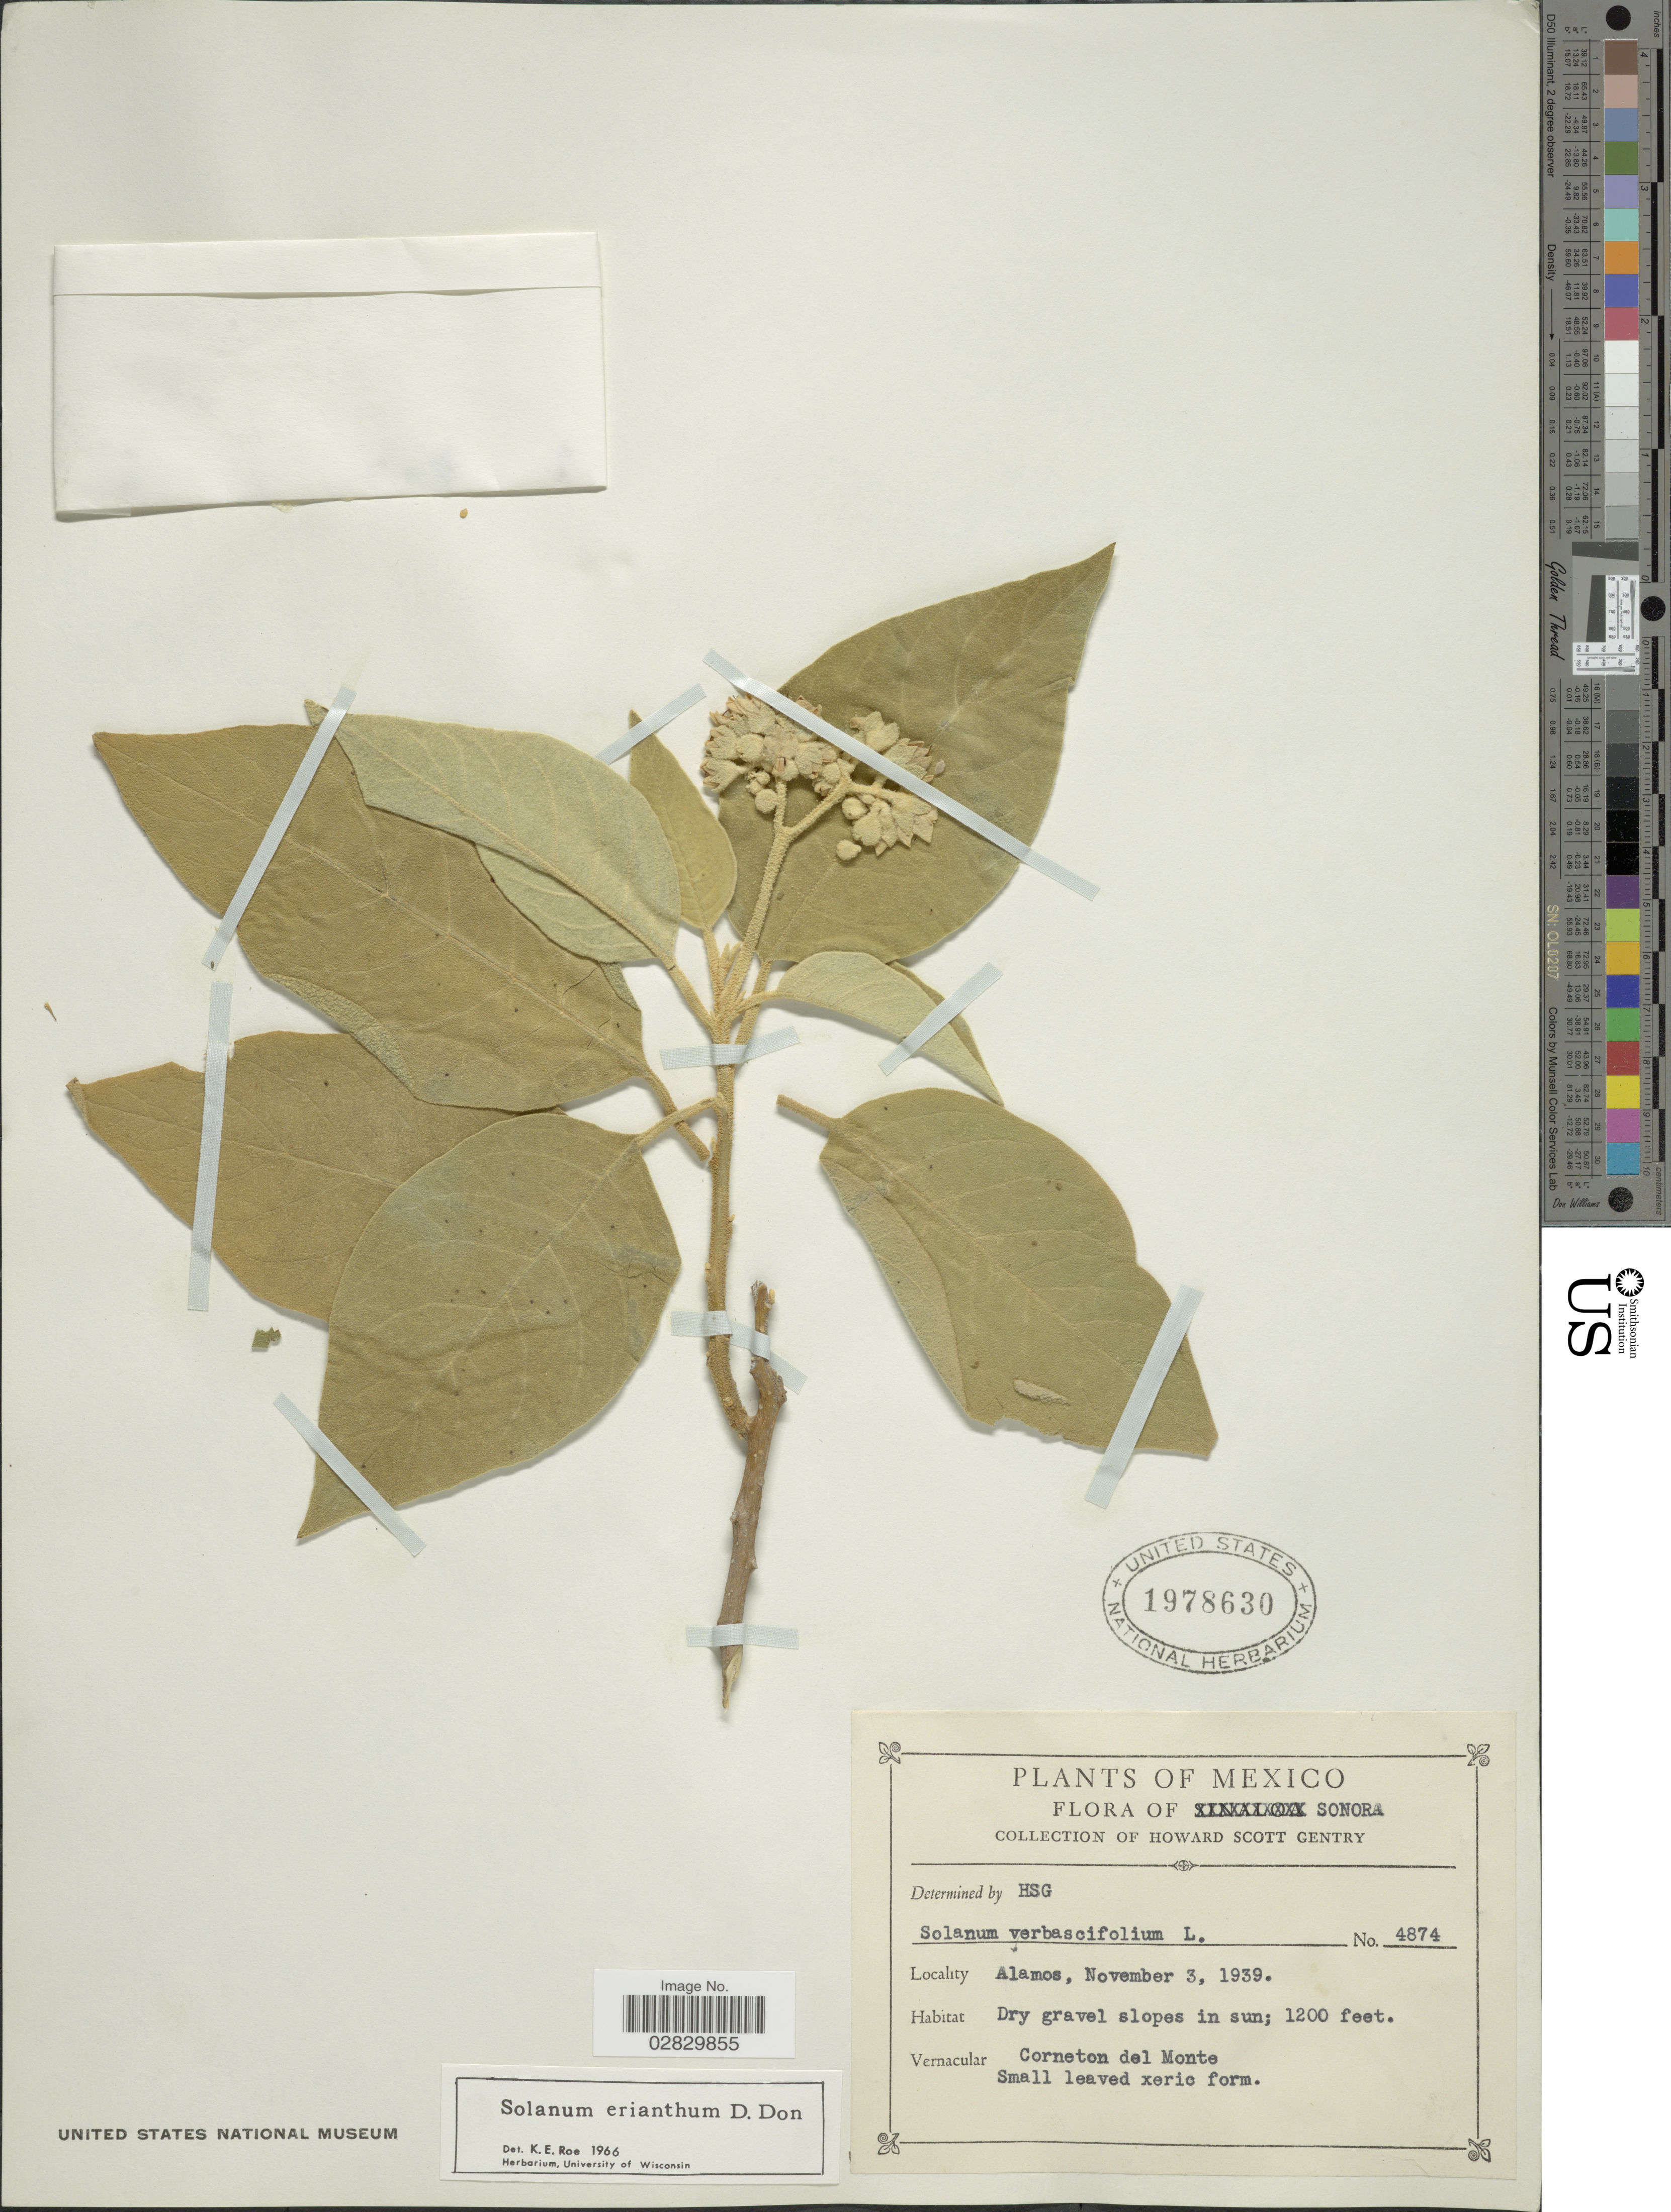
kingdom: Plantae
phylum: Tracheophyta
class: Magnoliopsida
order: Solanales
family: Solanaceae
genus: Solanum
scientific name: Solanum erianthum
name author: D. Don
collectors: H. S. Gentry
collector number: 4874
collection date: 1939-11-03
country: Mexico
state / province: Sonora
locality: Alamos.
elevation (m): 366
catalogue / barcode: US 1978630